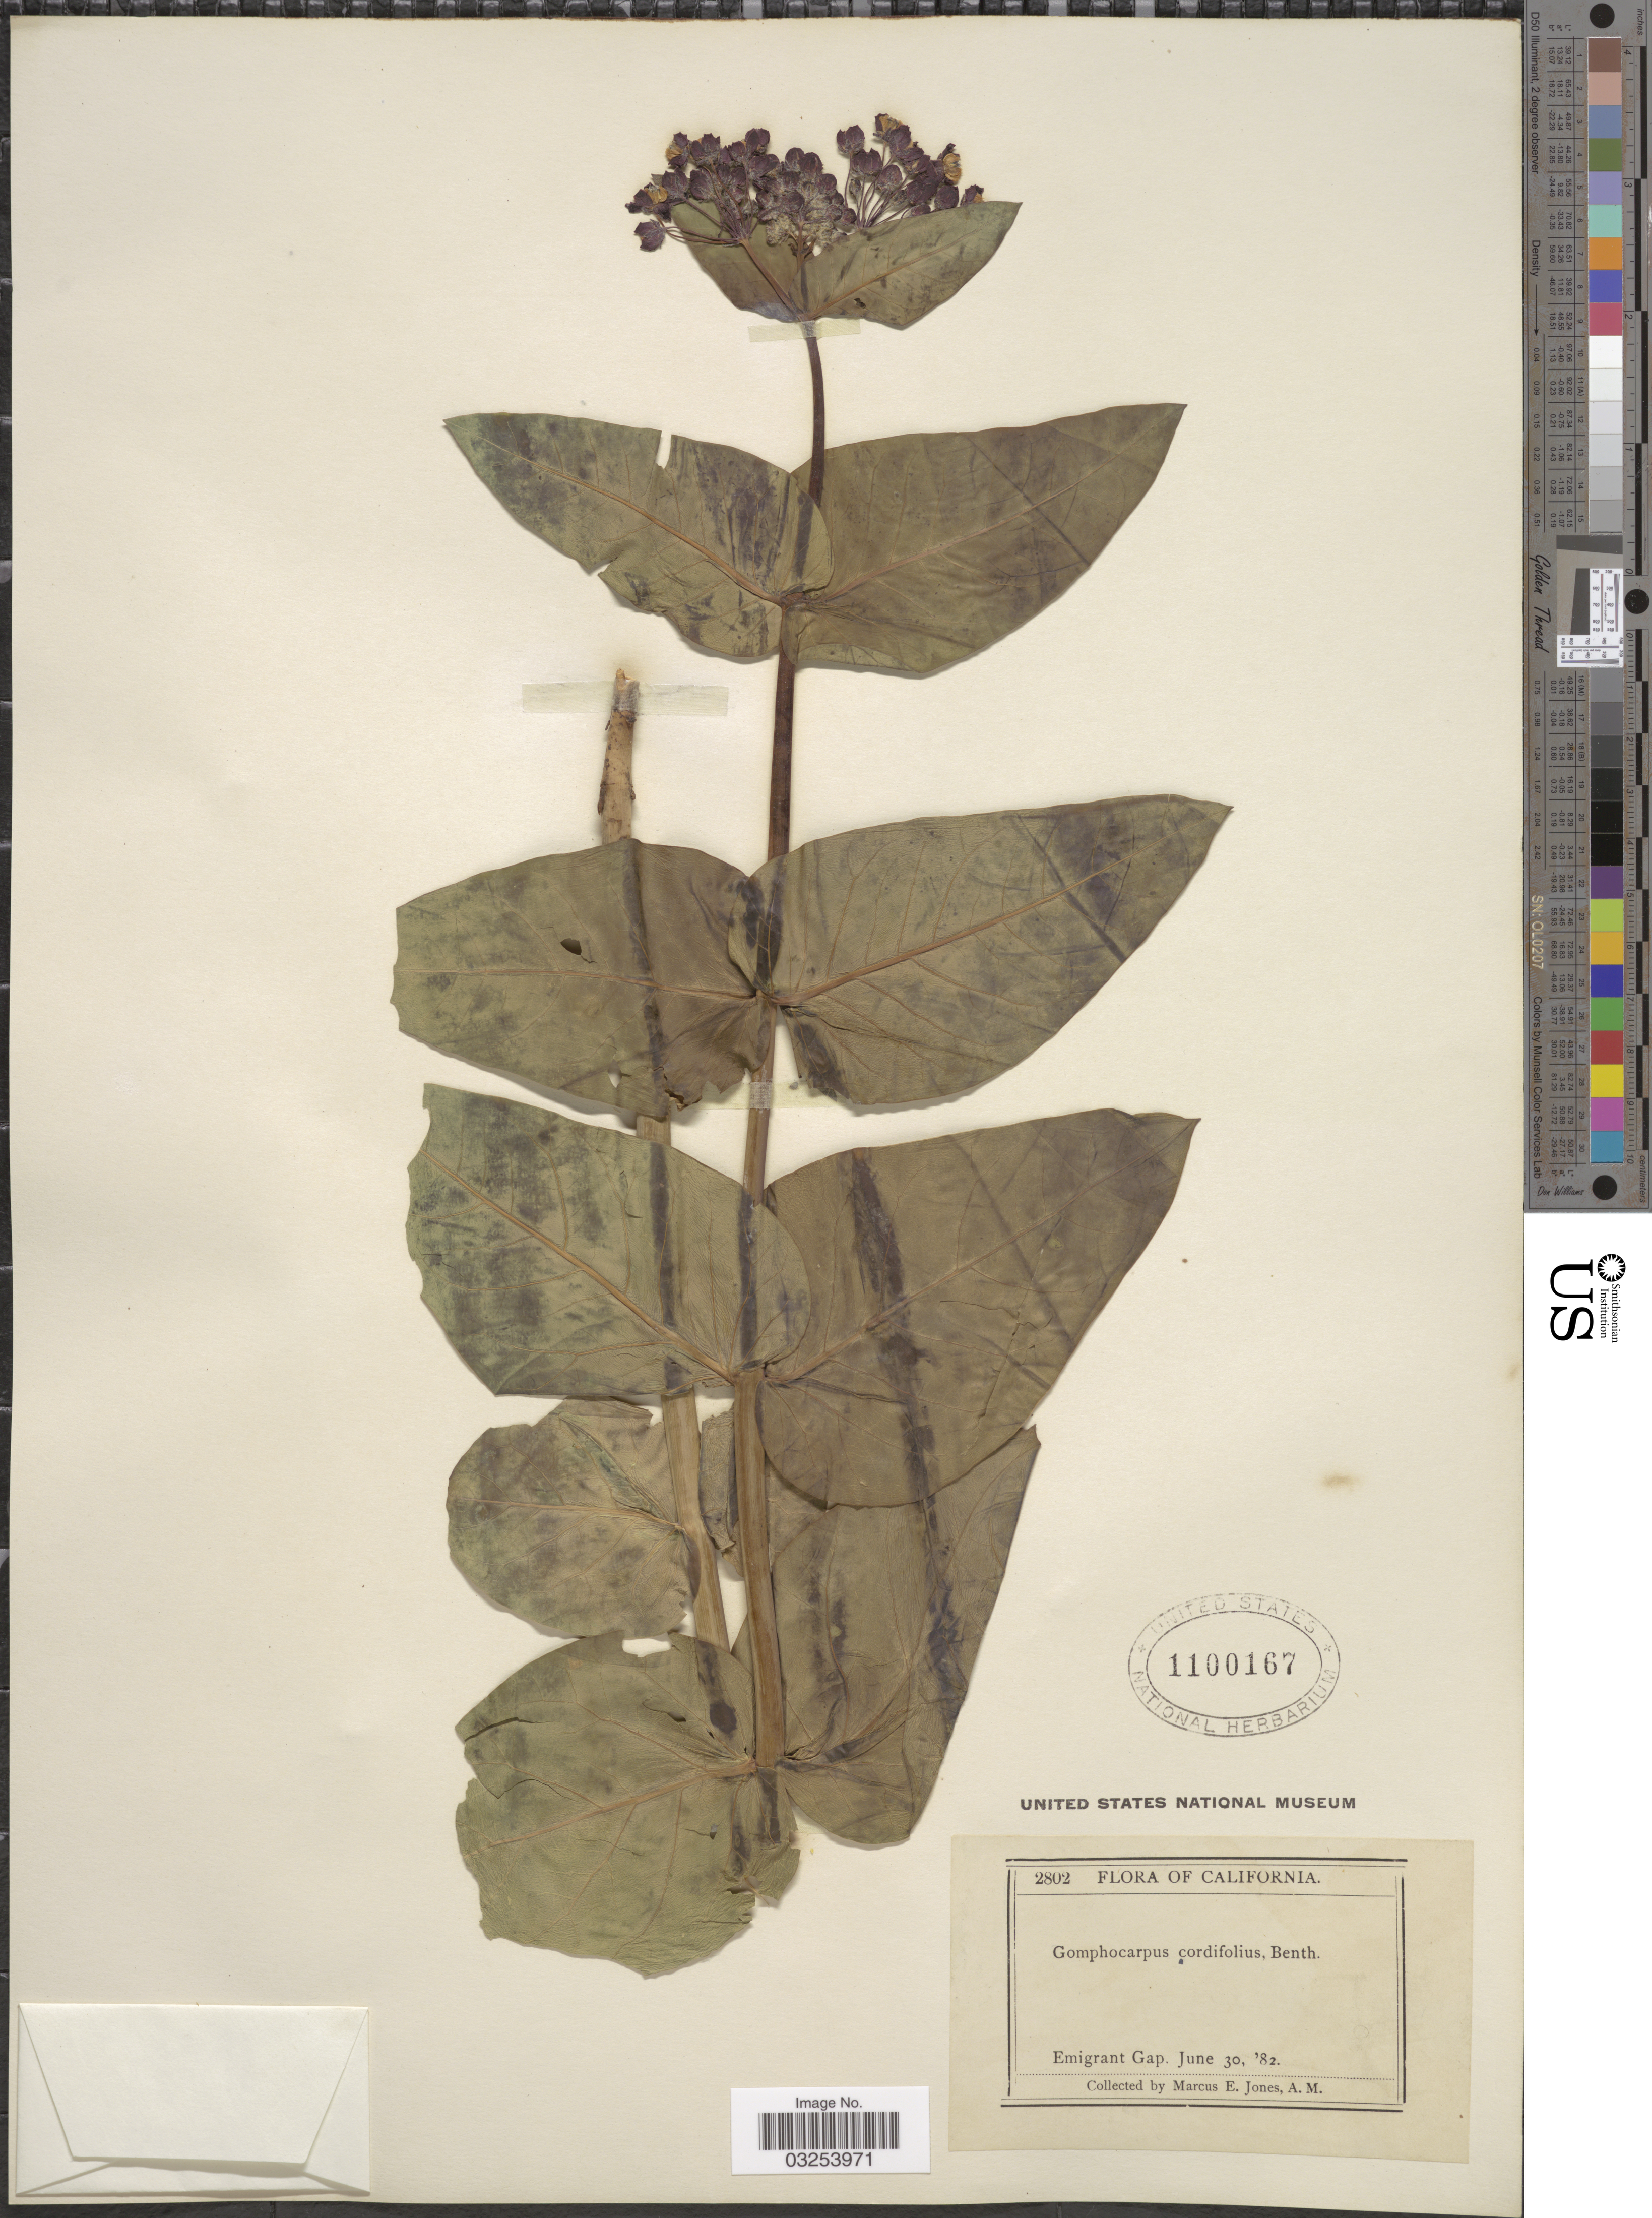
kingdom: Plantae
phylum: Tracheophyta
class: Magnoliopsida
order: Gentianales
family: Apocynaceae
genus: Asclepias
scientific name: Asclepias cordifolia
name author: (Benth.) Jeps.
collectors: M. E. Jones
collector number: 2802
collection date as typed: Transcribed d/m/y: 30/6/82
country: United States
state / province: California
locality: Emigrant Gap.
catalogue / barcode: US 1100167